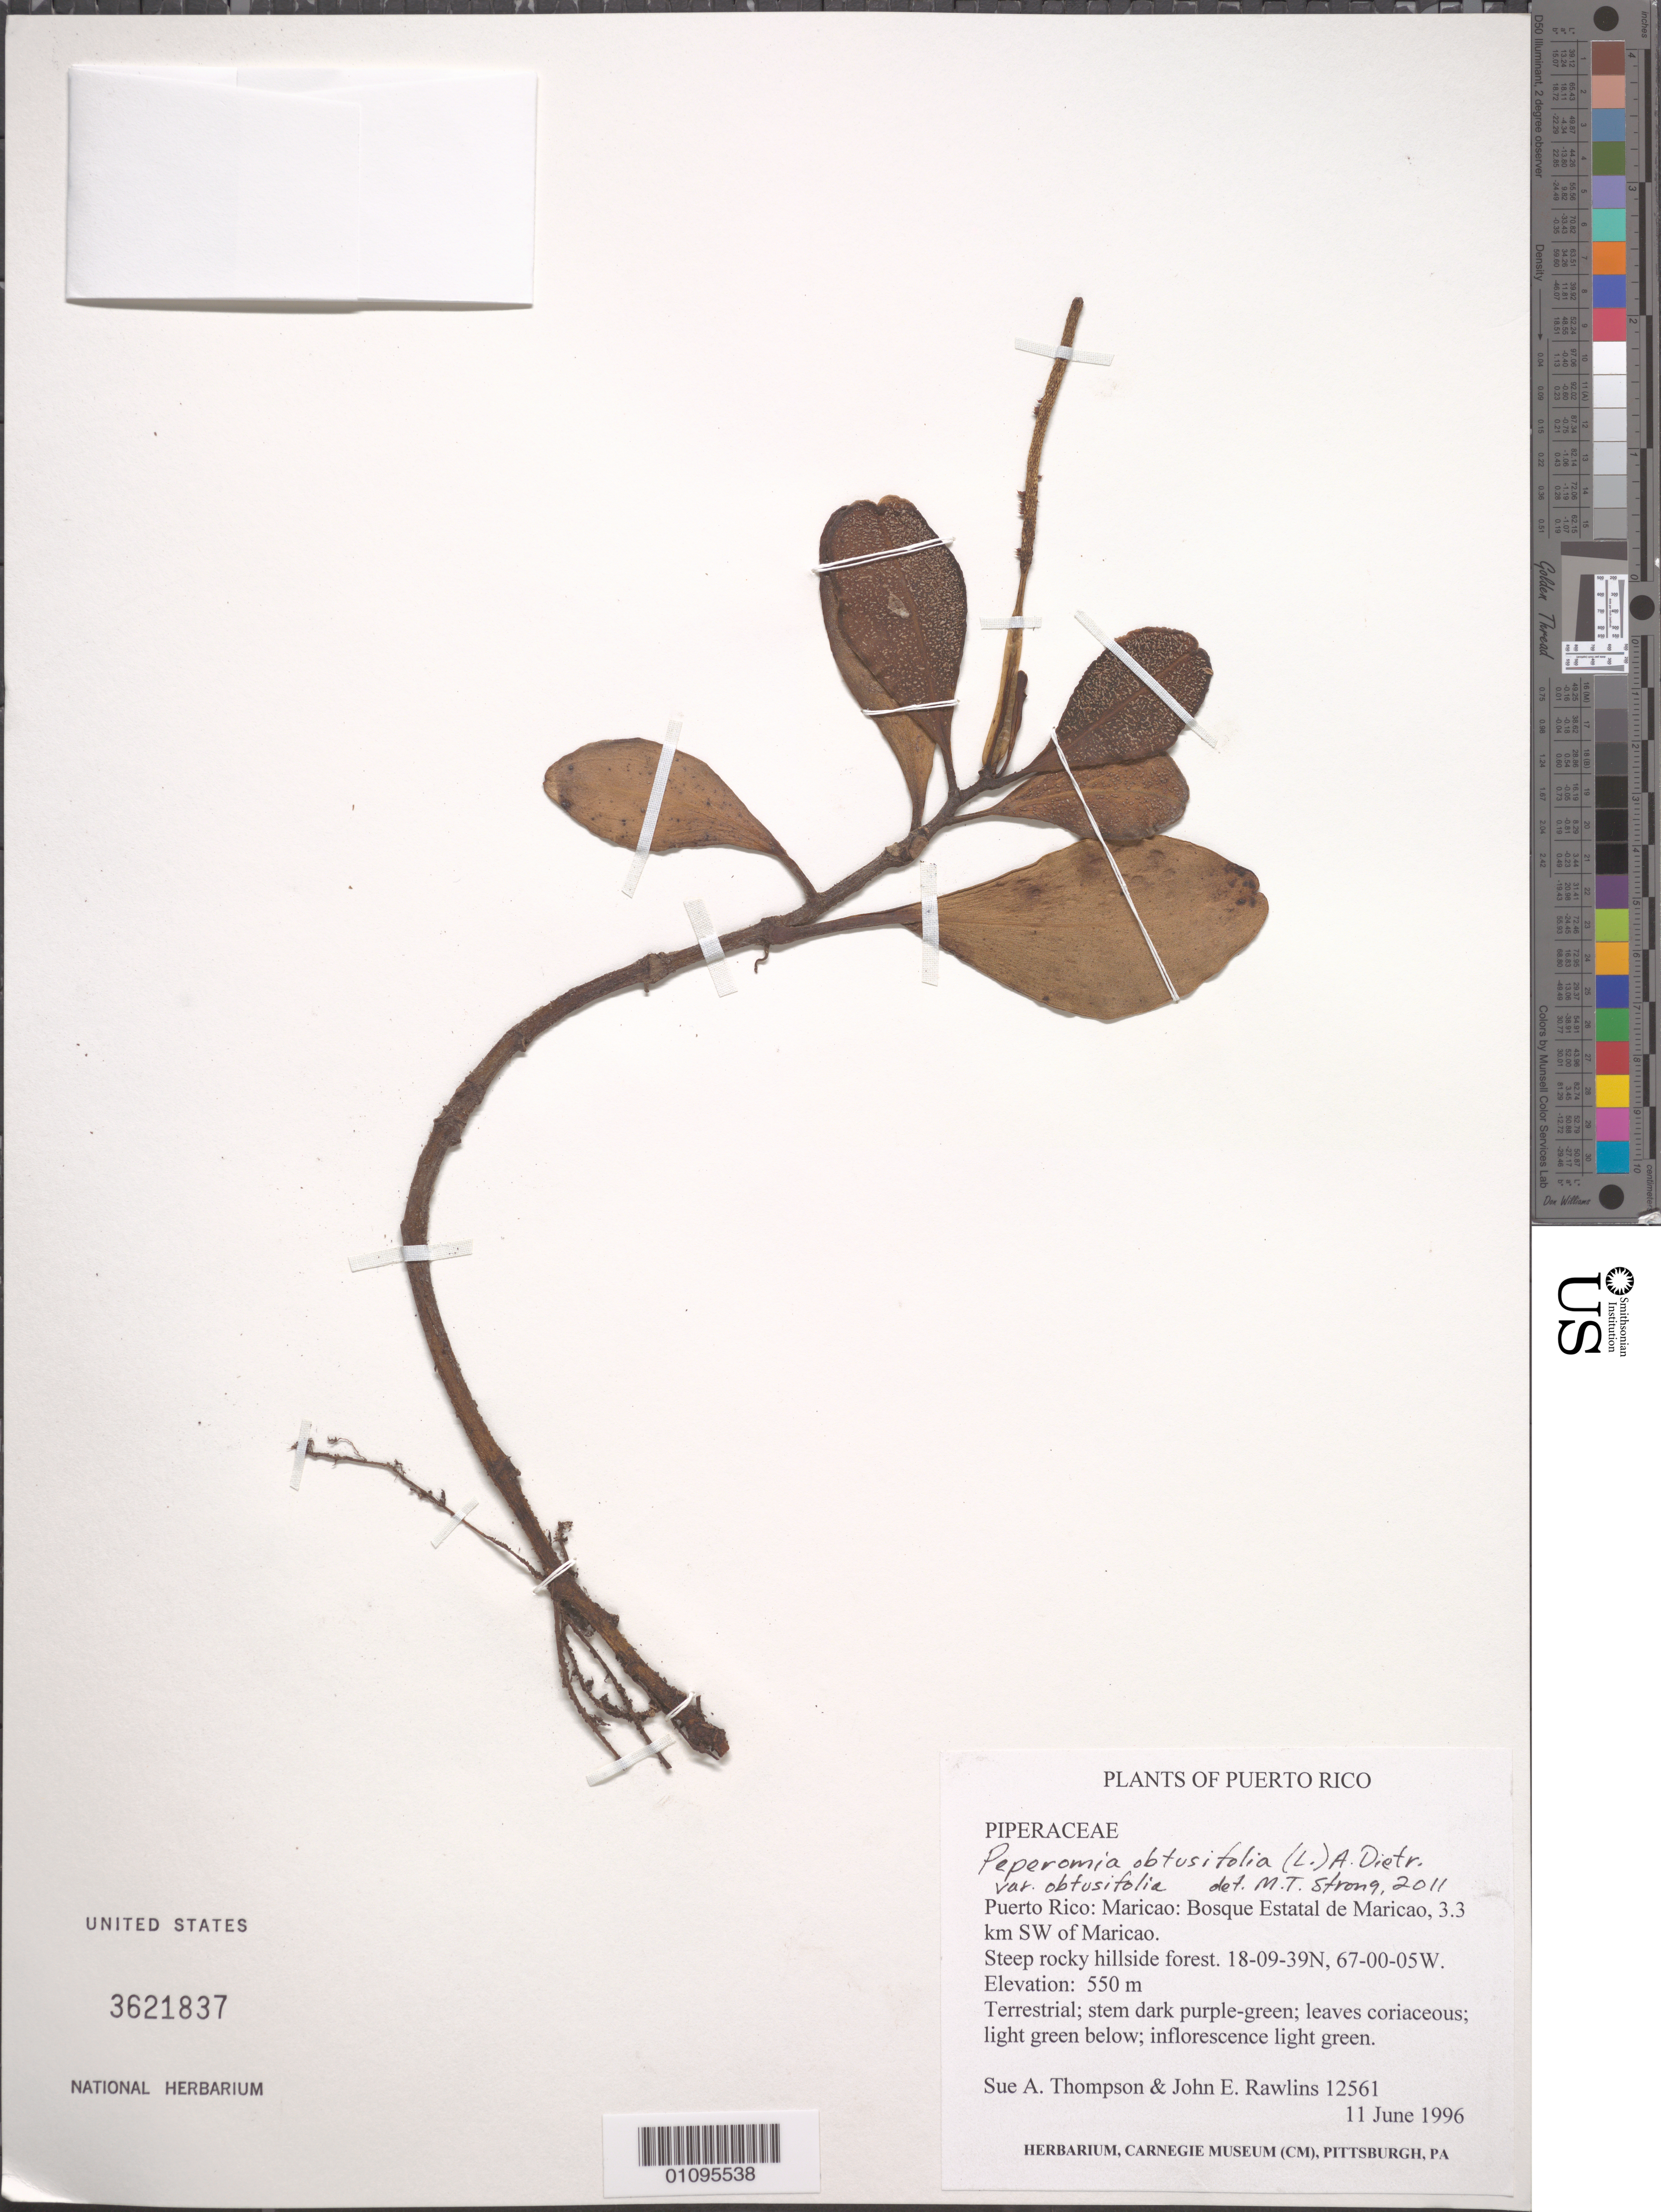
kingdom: Plantae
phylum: Tracheophyta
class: Magnoliopsida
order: Piperales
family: Piperaceae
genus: Peperomia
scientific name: Peperomia obtusifolia var. obtusifolia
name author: (L.) A. Dietr.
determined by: Strong, M. T., (US), Smithsonian Institution - National Museum of Natural History (UNITED STATES)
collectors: S. A. Thompson & J. Rawlins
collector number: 12561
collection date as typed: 11 Jun 1996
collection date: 1996-06-11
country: Puerto Rico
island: Puerto Rico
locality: Maricao: Bosque Estatal de Maricao, 3.3 km SW of Maricao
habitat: Steep rocky hillside forest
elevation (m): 550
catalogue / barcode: US 3621837